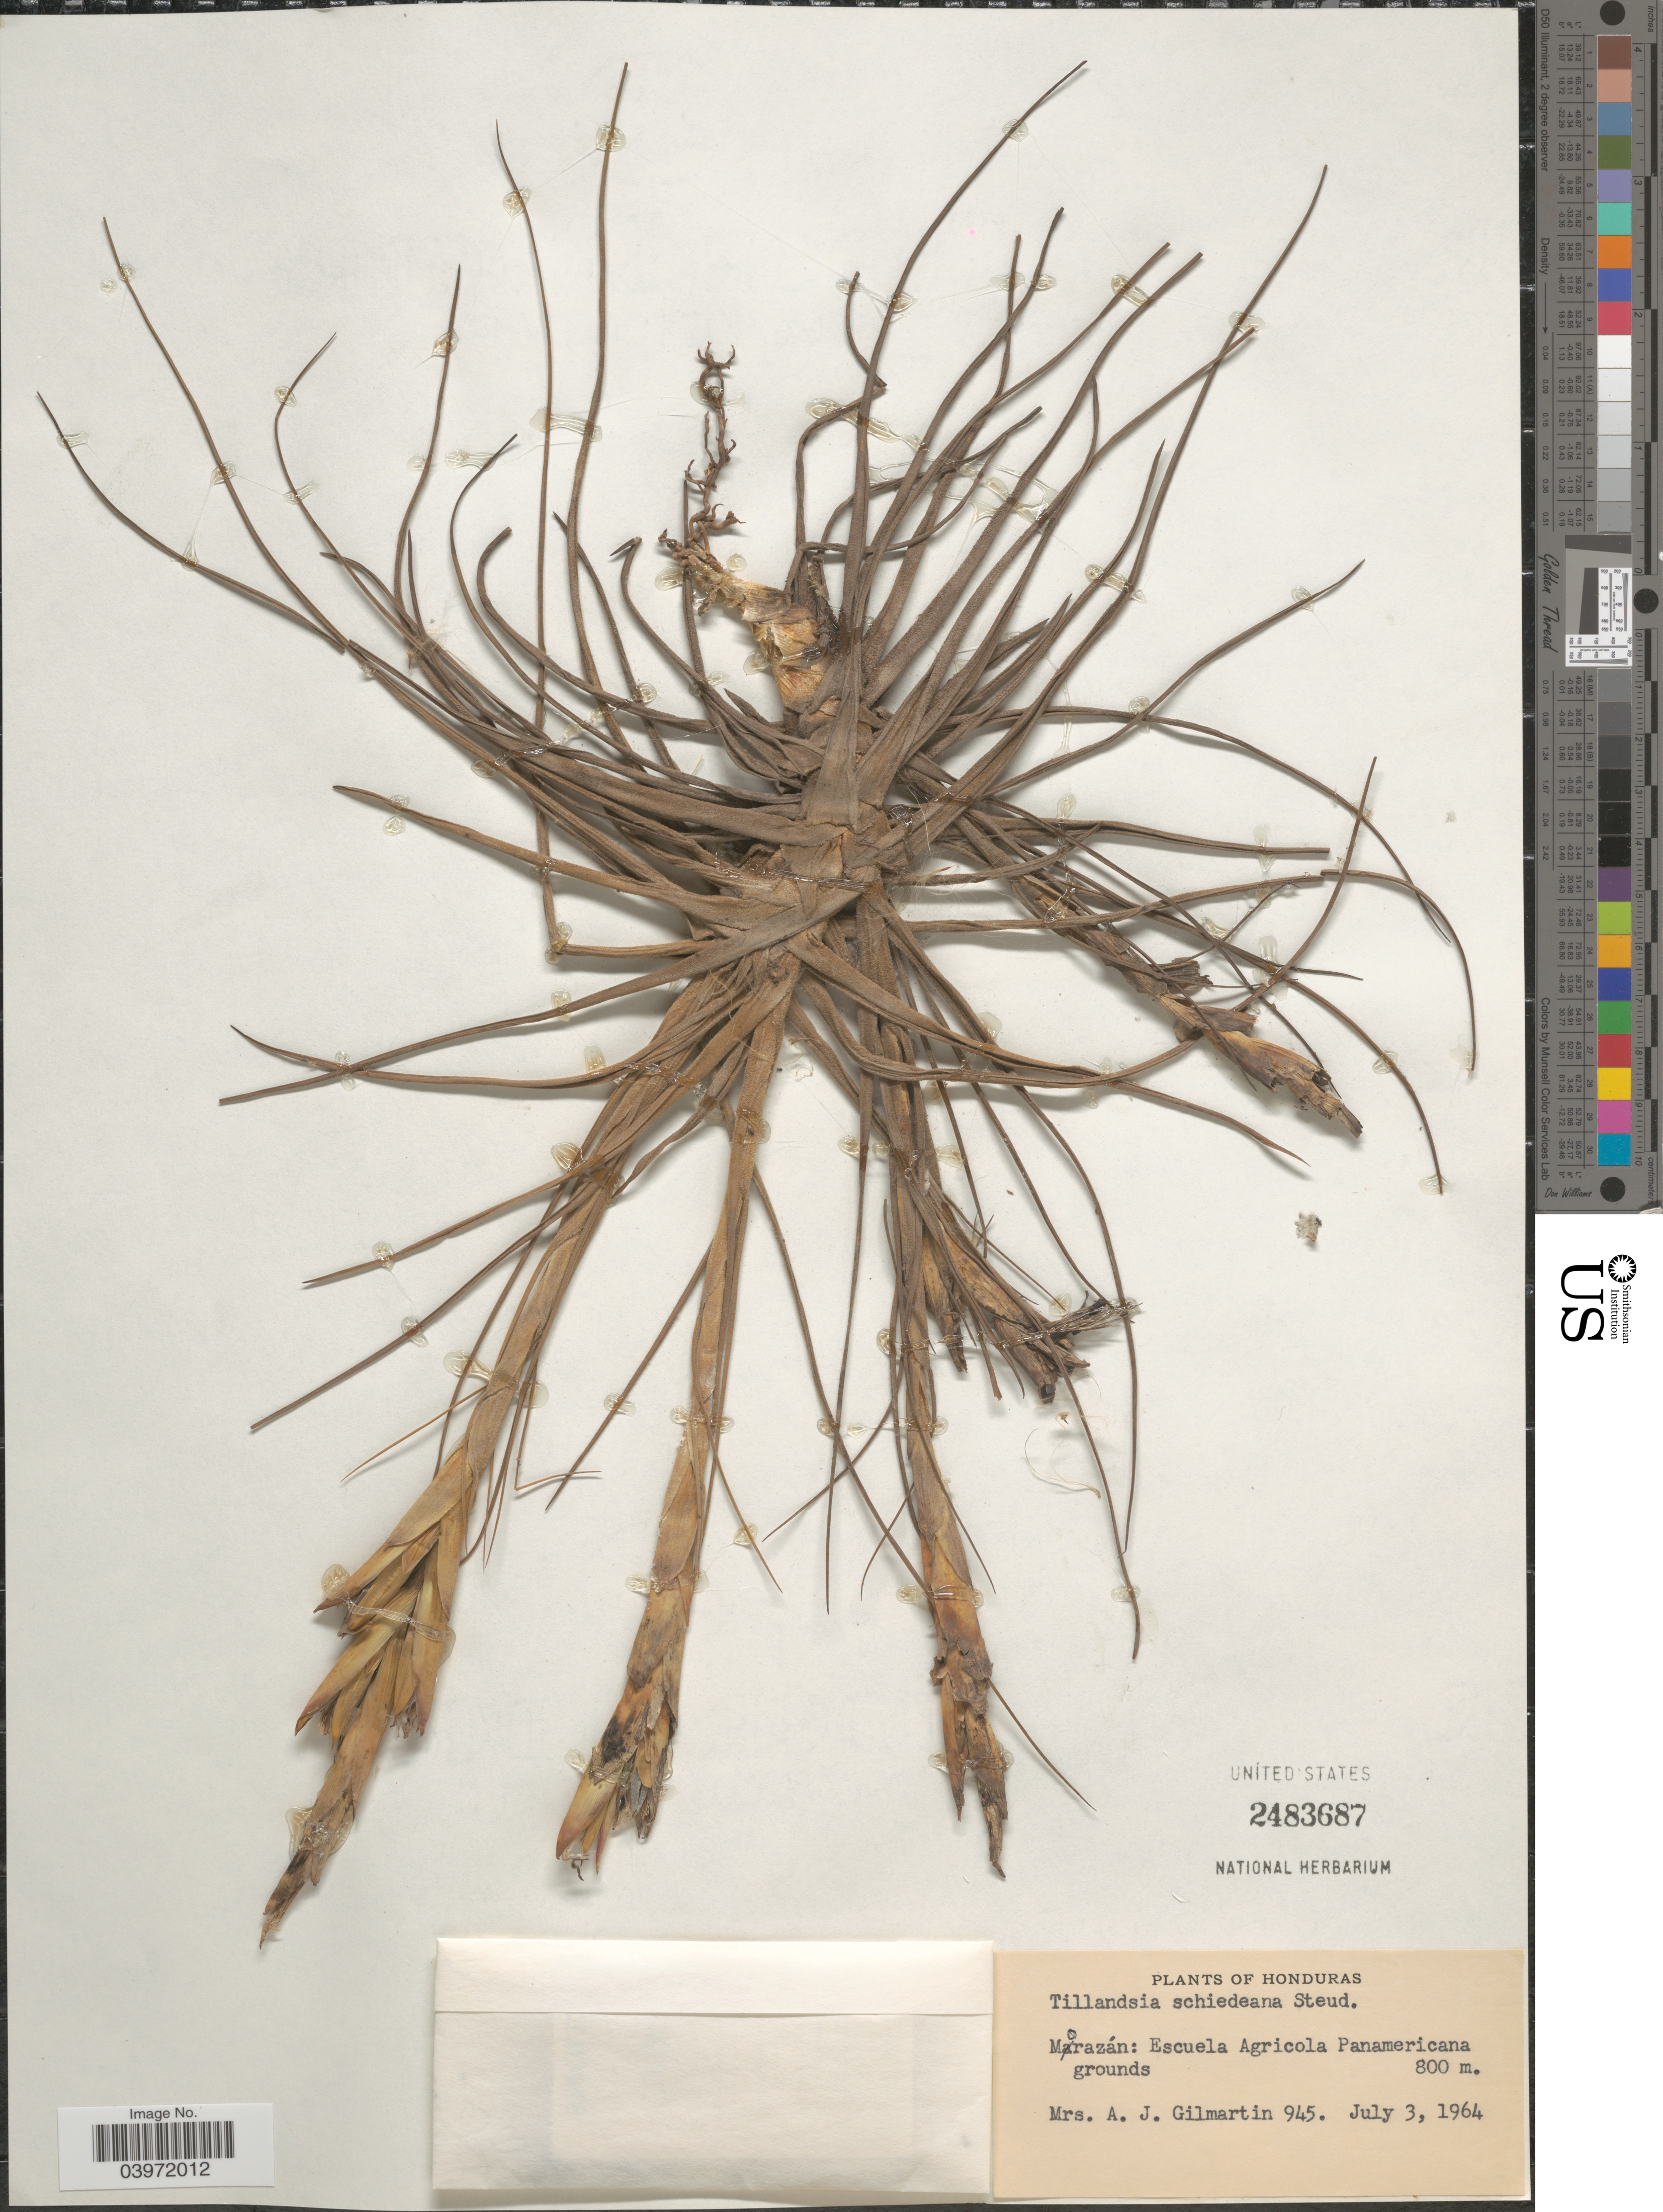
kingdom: Plantae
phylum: Tracheophyta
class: Liliopsida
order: Poales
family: Bromeliaceae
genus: Tillandsia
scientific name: Tillandsia schiedeana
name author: Steud.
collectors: A. J. Gilmartin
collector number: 945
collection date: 1964-07-03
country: Honduras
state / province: Fco. Morazán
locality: Morazán: Escuela Agricola Panamericana grounds.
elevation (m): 800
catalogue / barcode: US 2483687